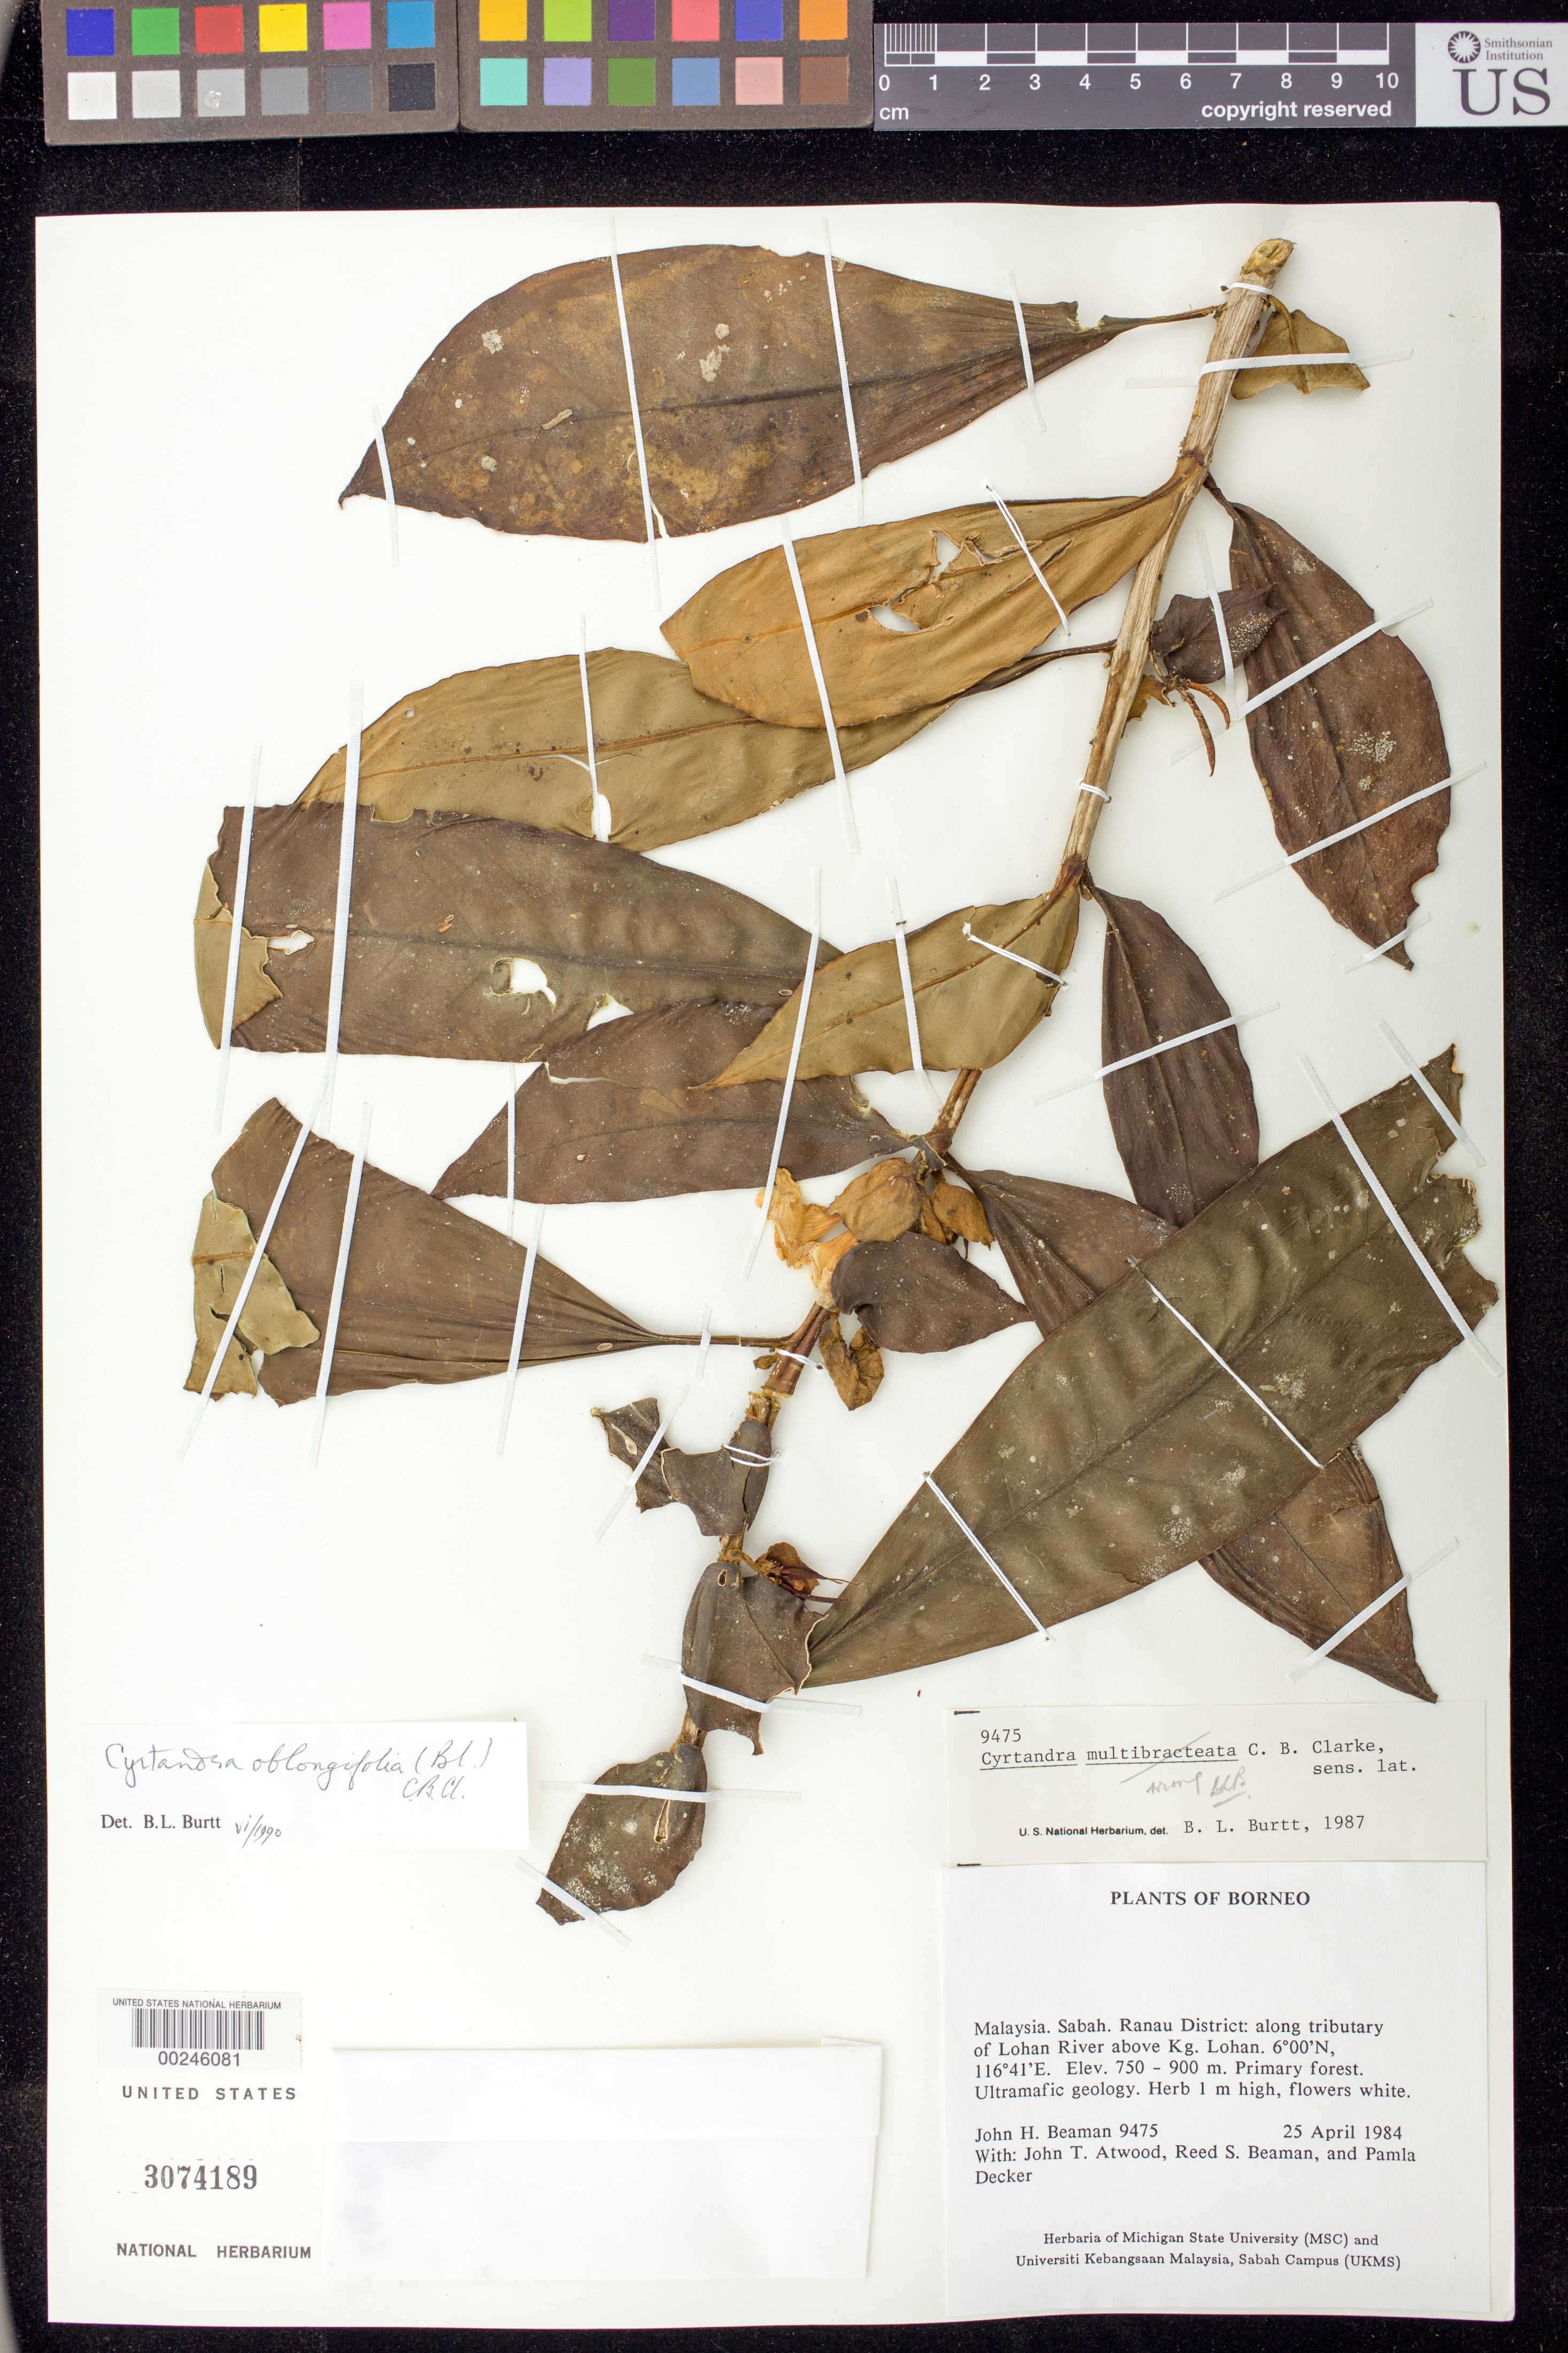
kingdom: Plantae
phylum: Tracheophyta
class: Magnoliopsida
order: Lamiales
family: Gesneriaceae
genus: Cyrtandra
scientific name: Cyrtandra oblongifolia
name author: (Blume) Benth. & Hook. ex C.B. Clarke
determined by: Burtt, B. L.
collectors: J. H. Beaman, J. T. Atwood, R. S. Beaman & P. Decker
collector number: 9475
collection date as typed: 25 Apr 1984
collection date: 1984-04-25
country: Malaysia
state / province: Sabah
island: Borneo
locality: Ranau dist, along tributary of lohan river above kg lohan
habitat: Primary forest, ultramafic geology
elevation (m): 750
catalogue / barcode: US 3074189